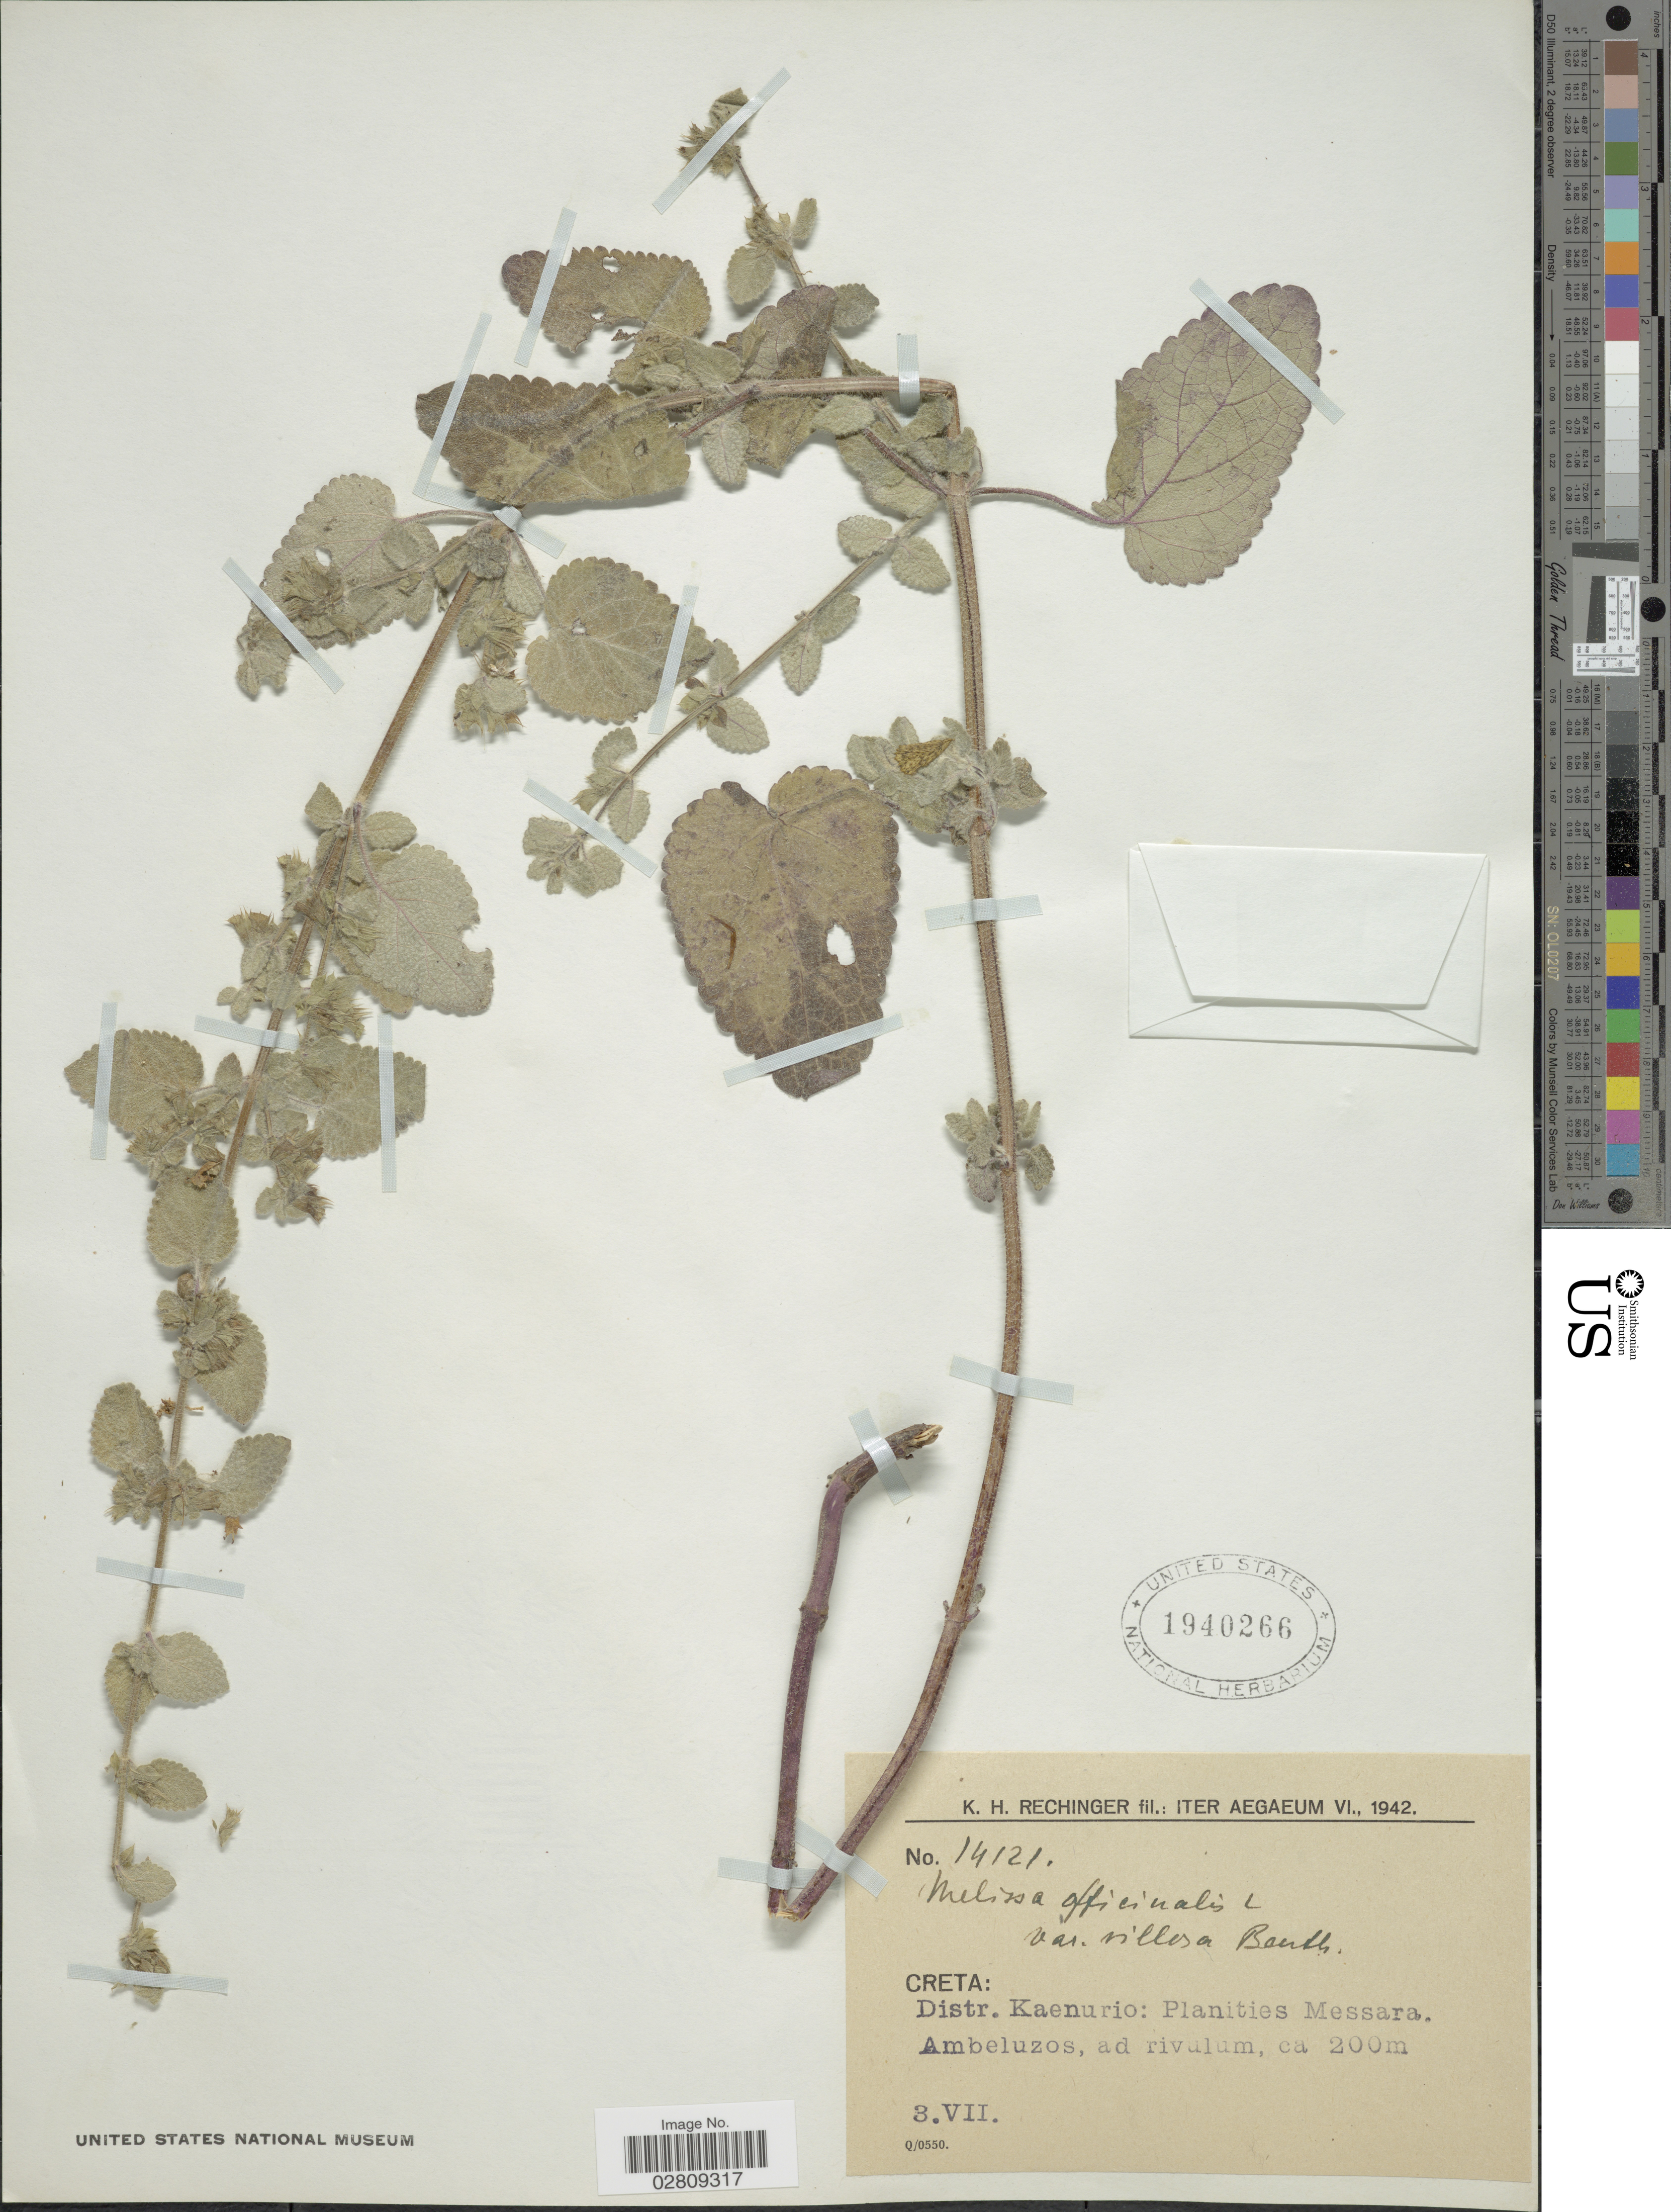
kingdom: Plantae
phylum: Tracheophyta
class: Magnoliopsida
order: Lamiales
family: Lamiaceae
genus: Melissa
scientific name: Melissa officinalis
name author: L.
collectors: K. H. Rechinger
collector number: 14121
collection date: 1942-07-03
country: Greece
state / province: Crete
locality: Aegaeum. Creta: Distr. Kaenurio: Planities Messara. Ambeluzos, ad rivulum.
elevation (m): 200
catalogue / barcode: US 1940266